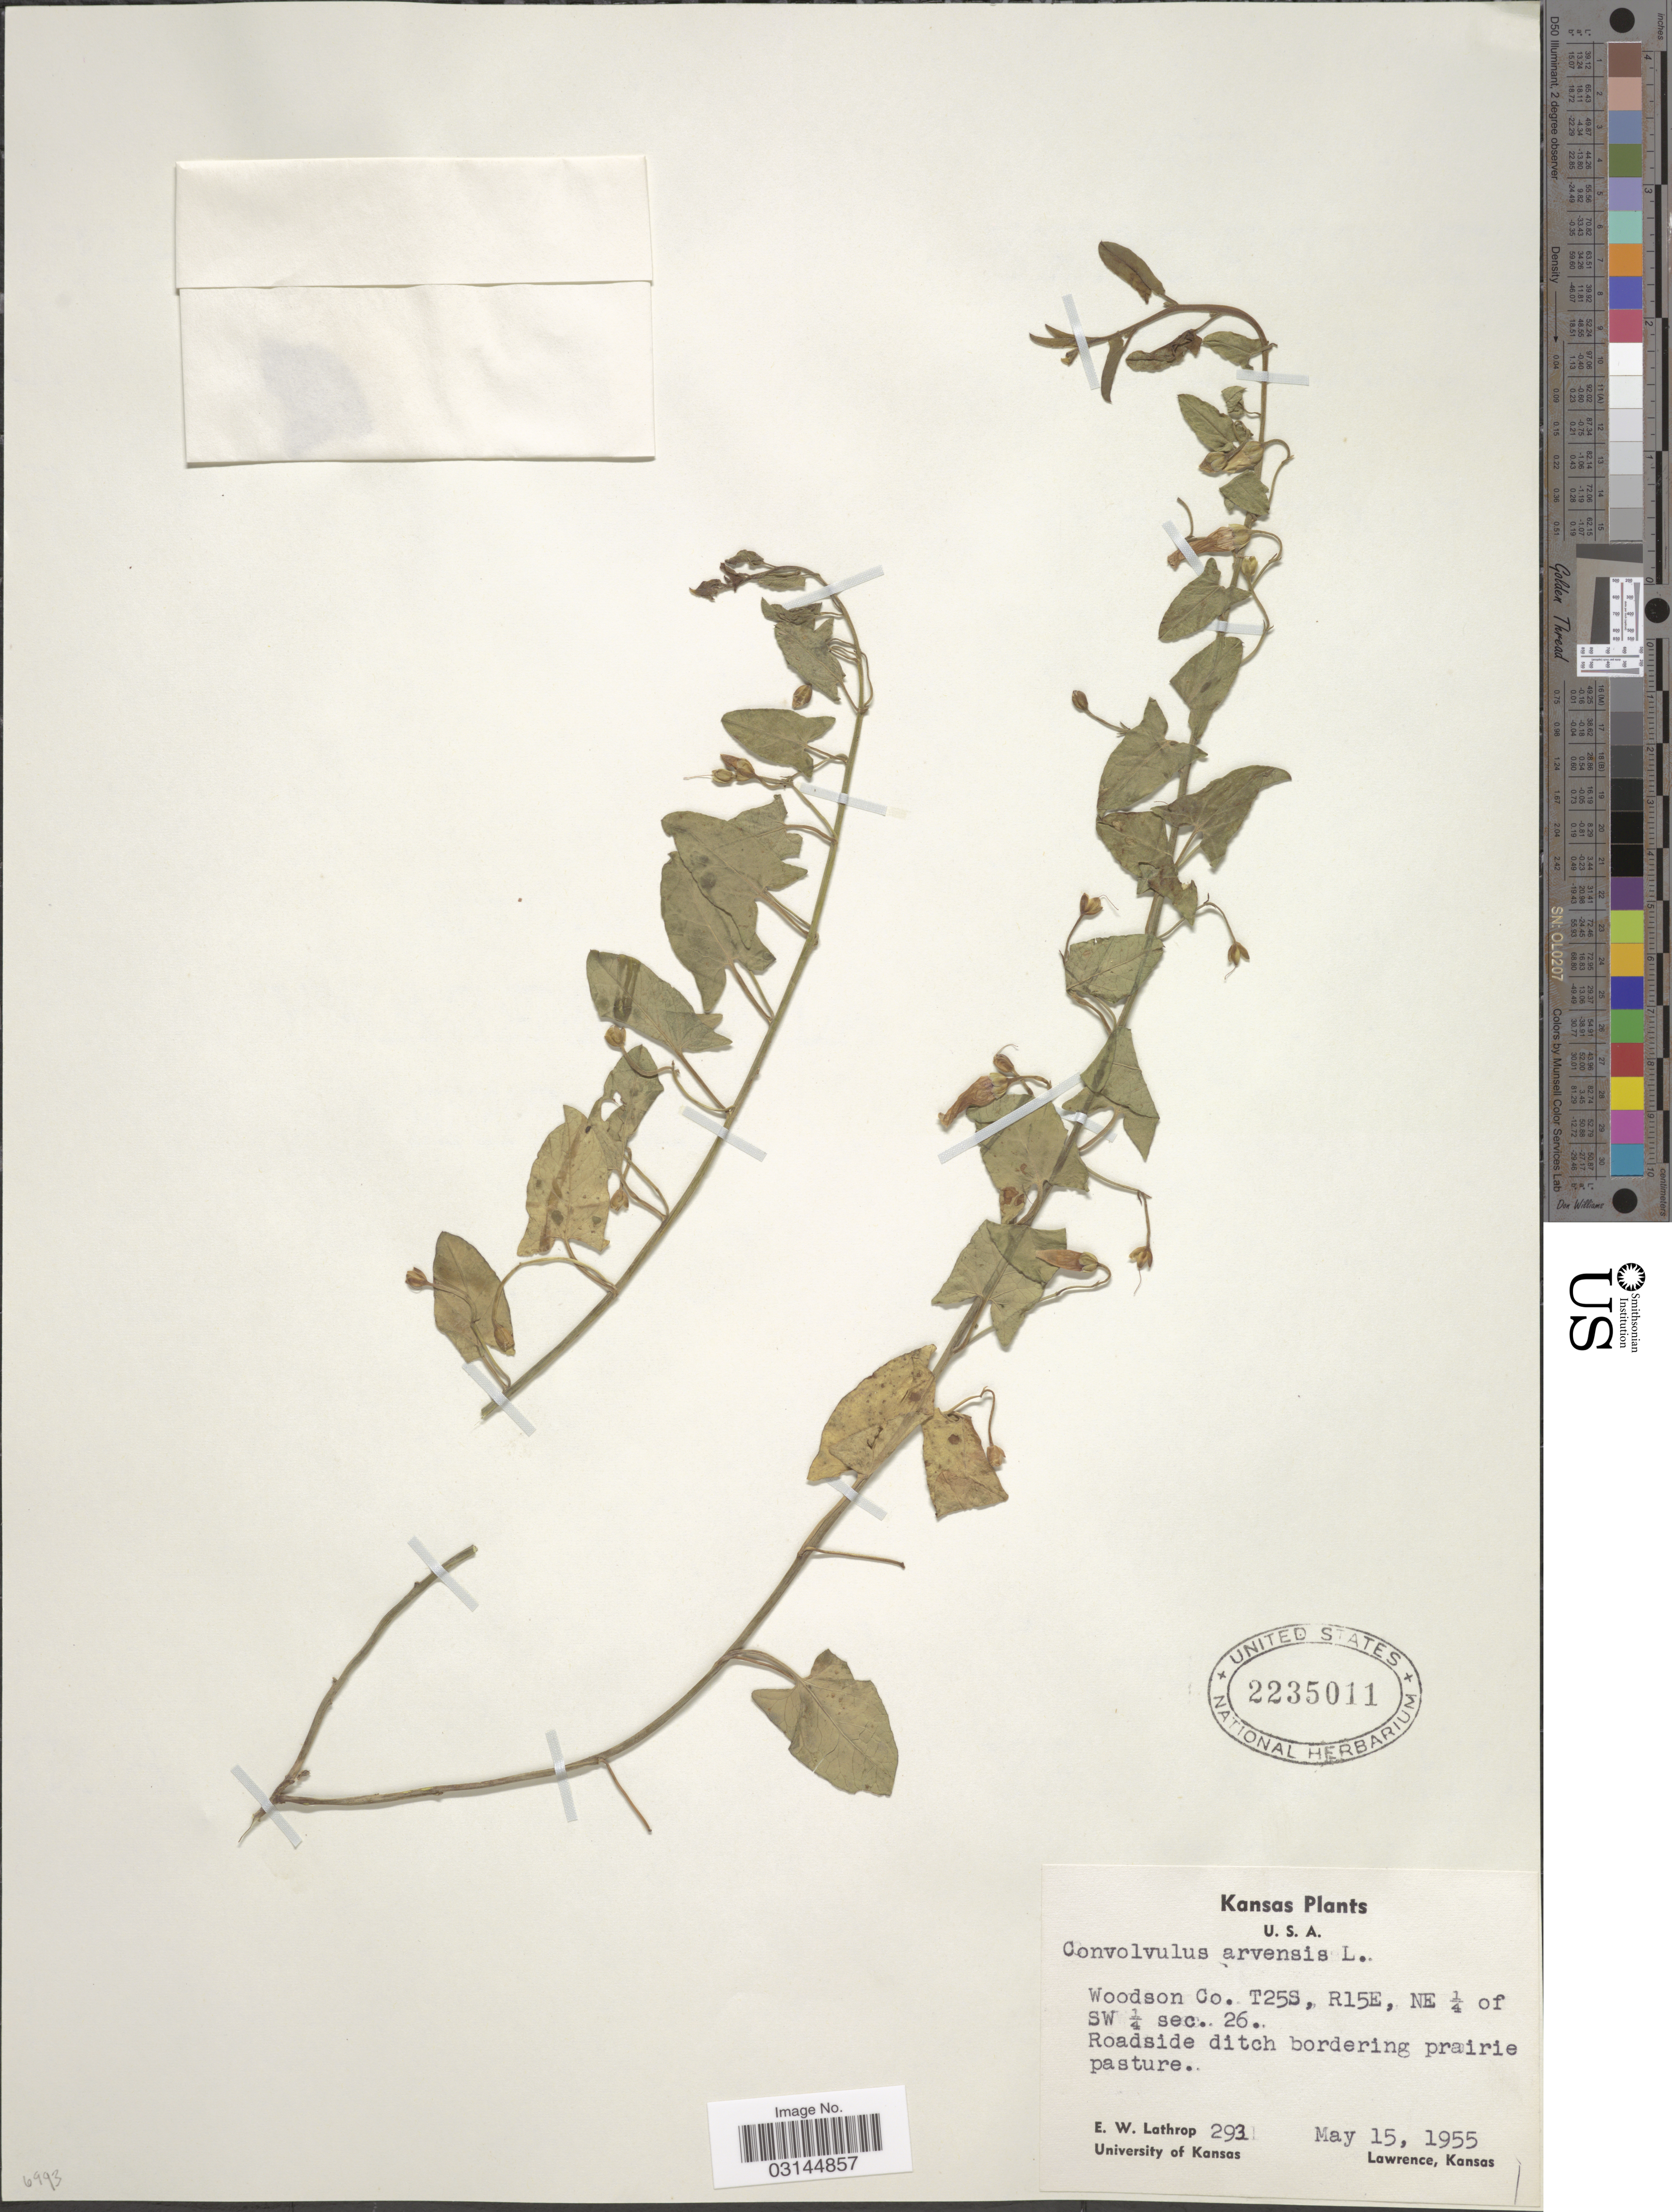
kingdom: Plantae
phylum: Tracheophyta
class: Magnoliopsida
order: Solanales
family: Convolvulaceae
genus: Convolvulus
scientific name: Convolvulus arvensis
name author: L.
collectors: E. W. Lathrop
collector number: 293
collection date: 1955-05-15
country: United States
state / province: Kansas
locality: Woodson Co. T25S, R15E, NE¼ of SW ¼ sec. 26.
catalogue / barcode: US 2235011